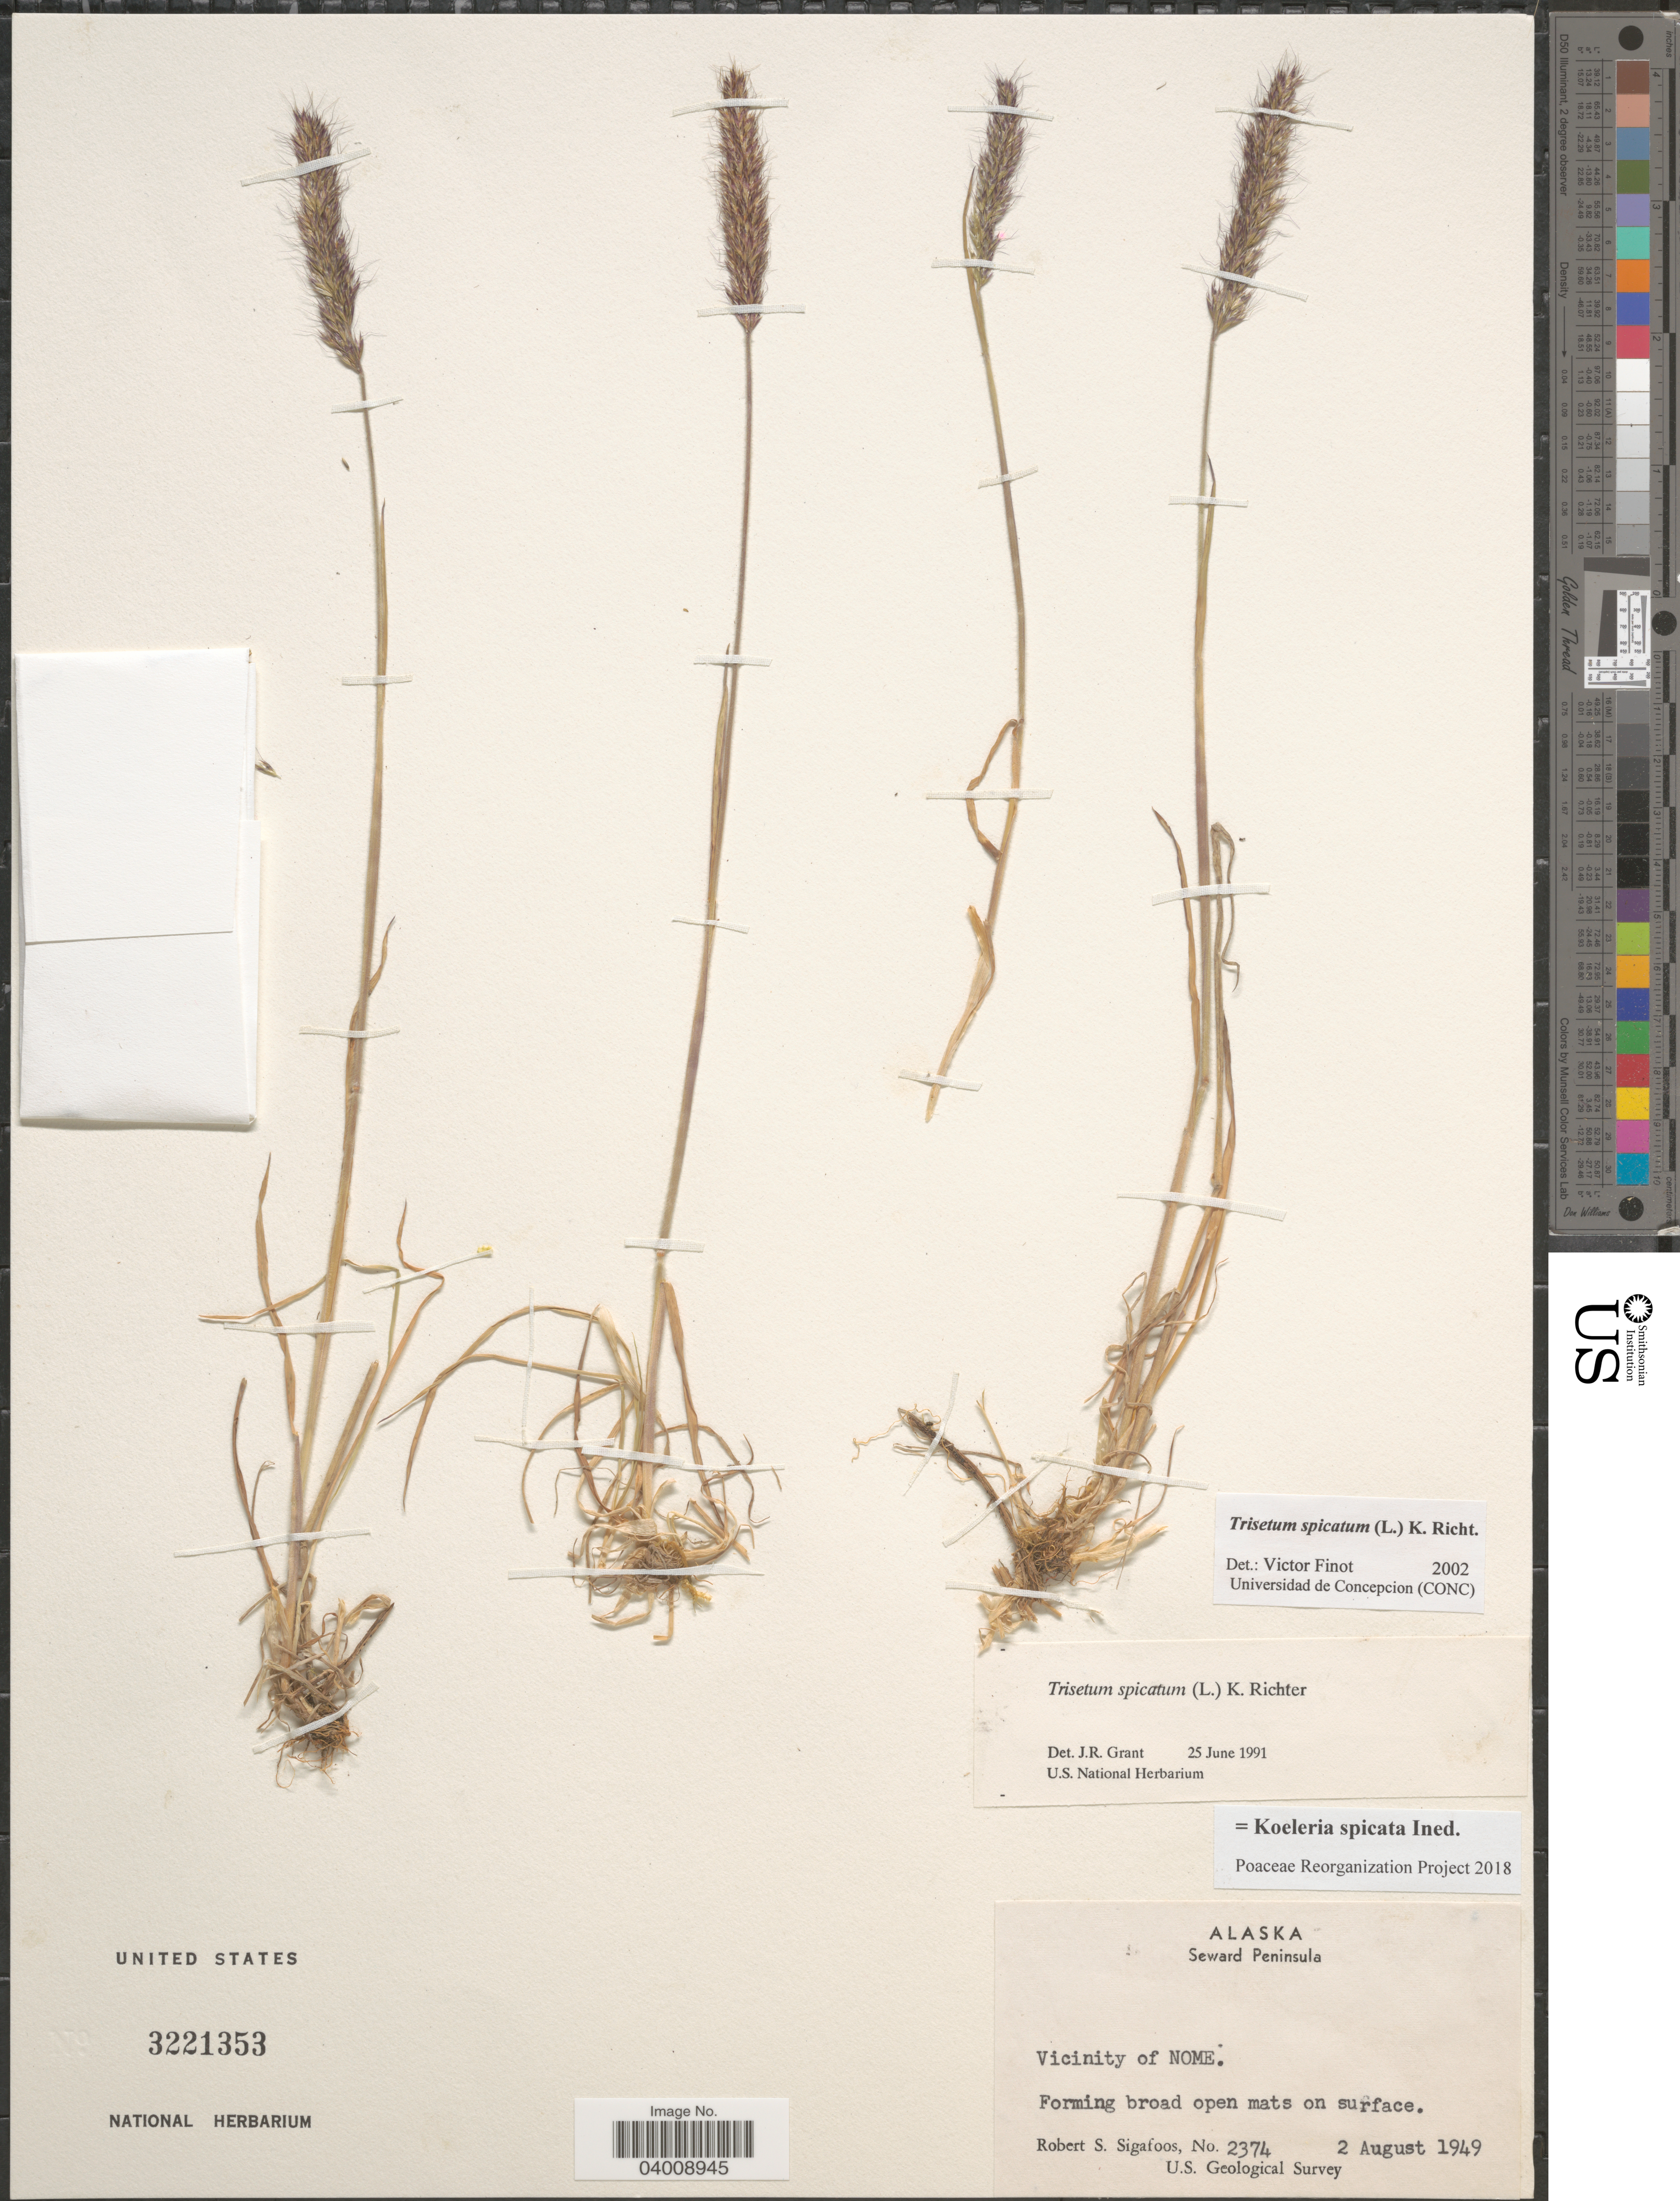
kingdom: Plantae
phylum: Tracheophyta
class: Liliopsida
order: Poales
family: Poaceae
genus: Koeleria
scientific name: Koeleria spicata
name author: (L.) Barberá et al.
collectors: R. Sigafoos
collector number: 2374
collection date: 1949-08-02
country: United States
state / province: Alaska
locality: Seward Peninsula. Vicinity of Nome. Forming broad open mats on surface.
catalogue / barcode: US 3221353